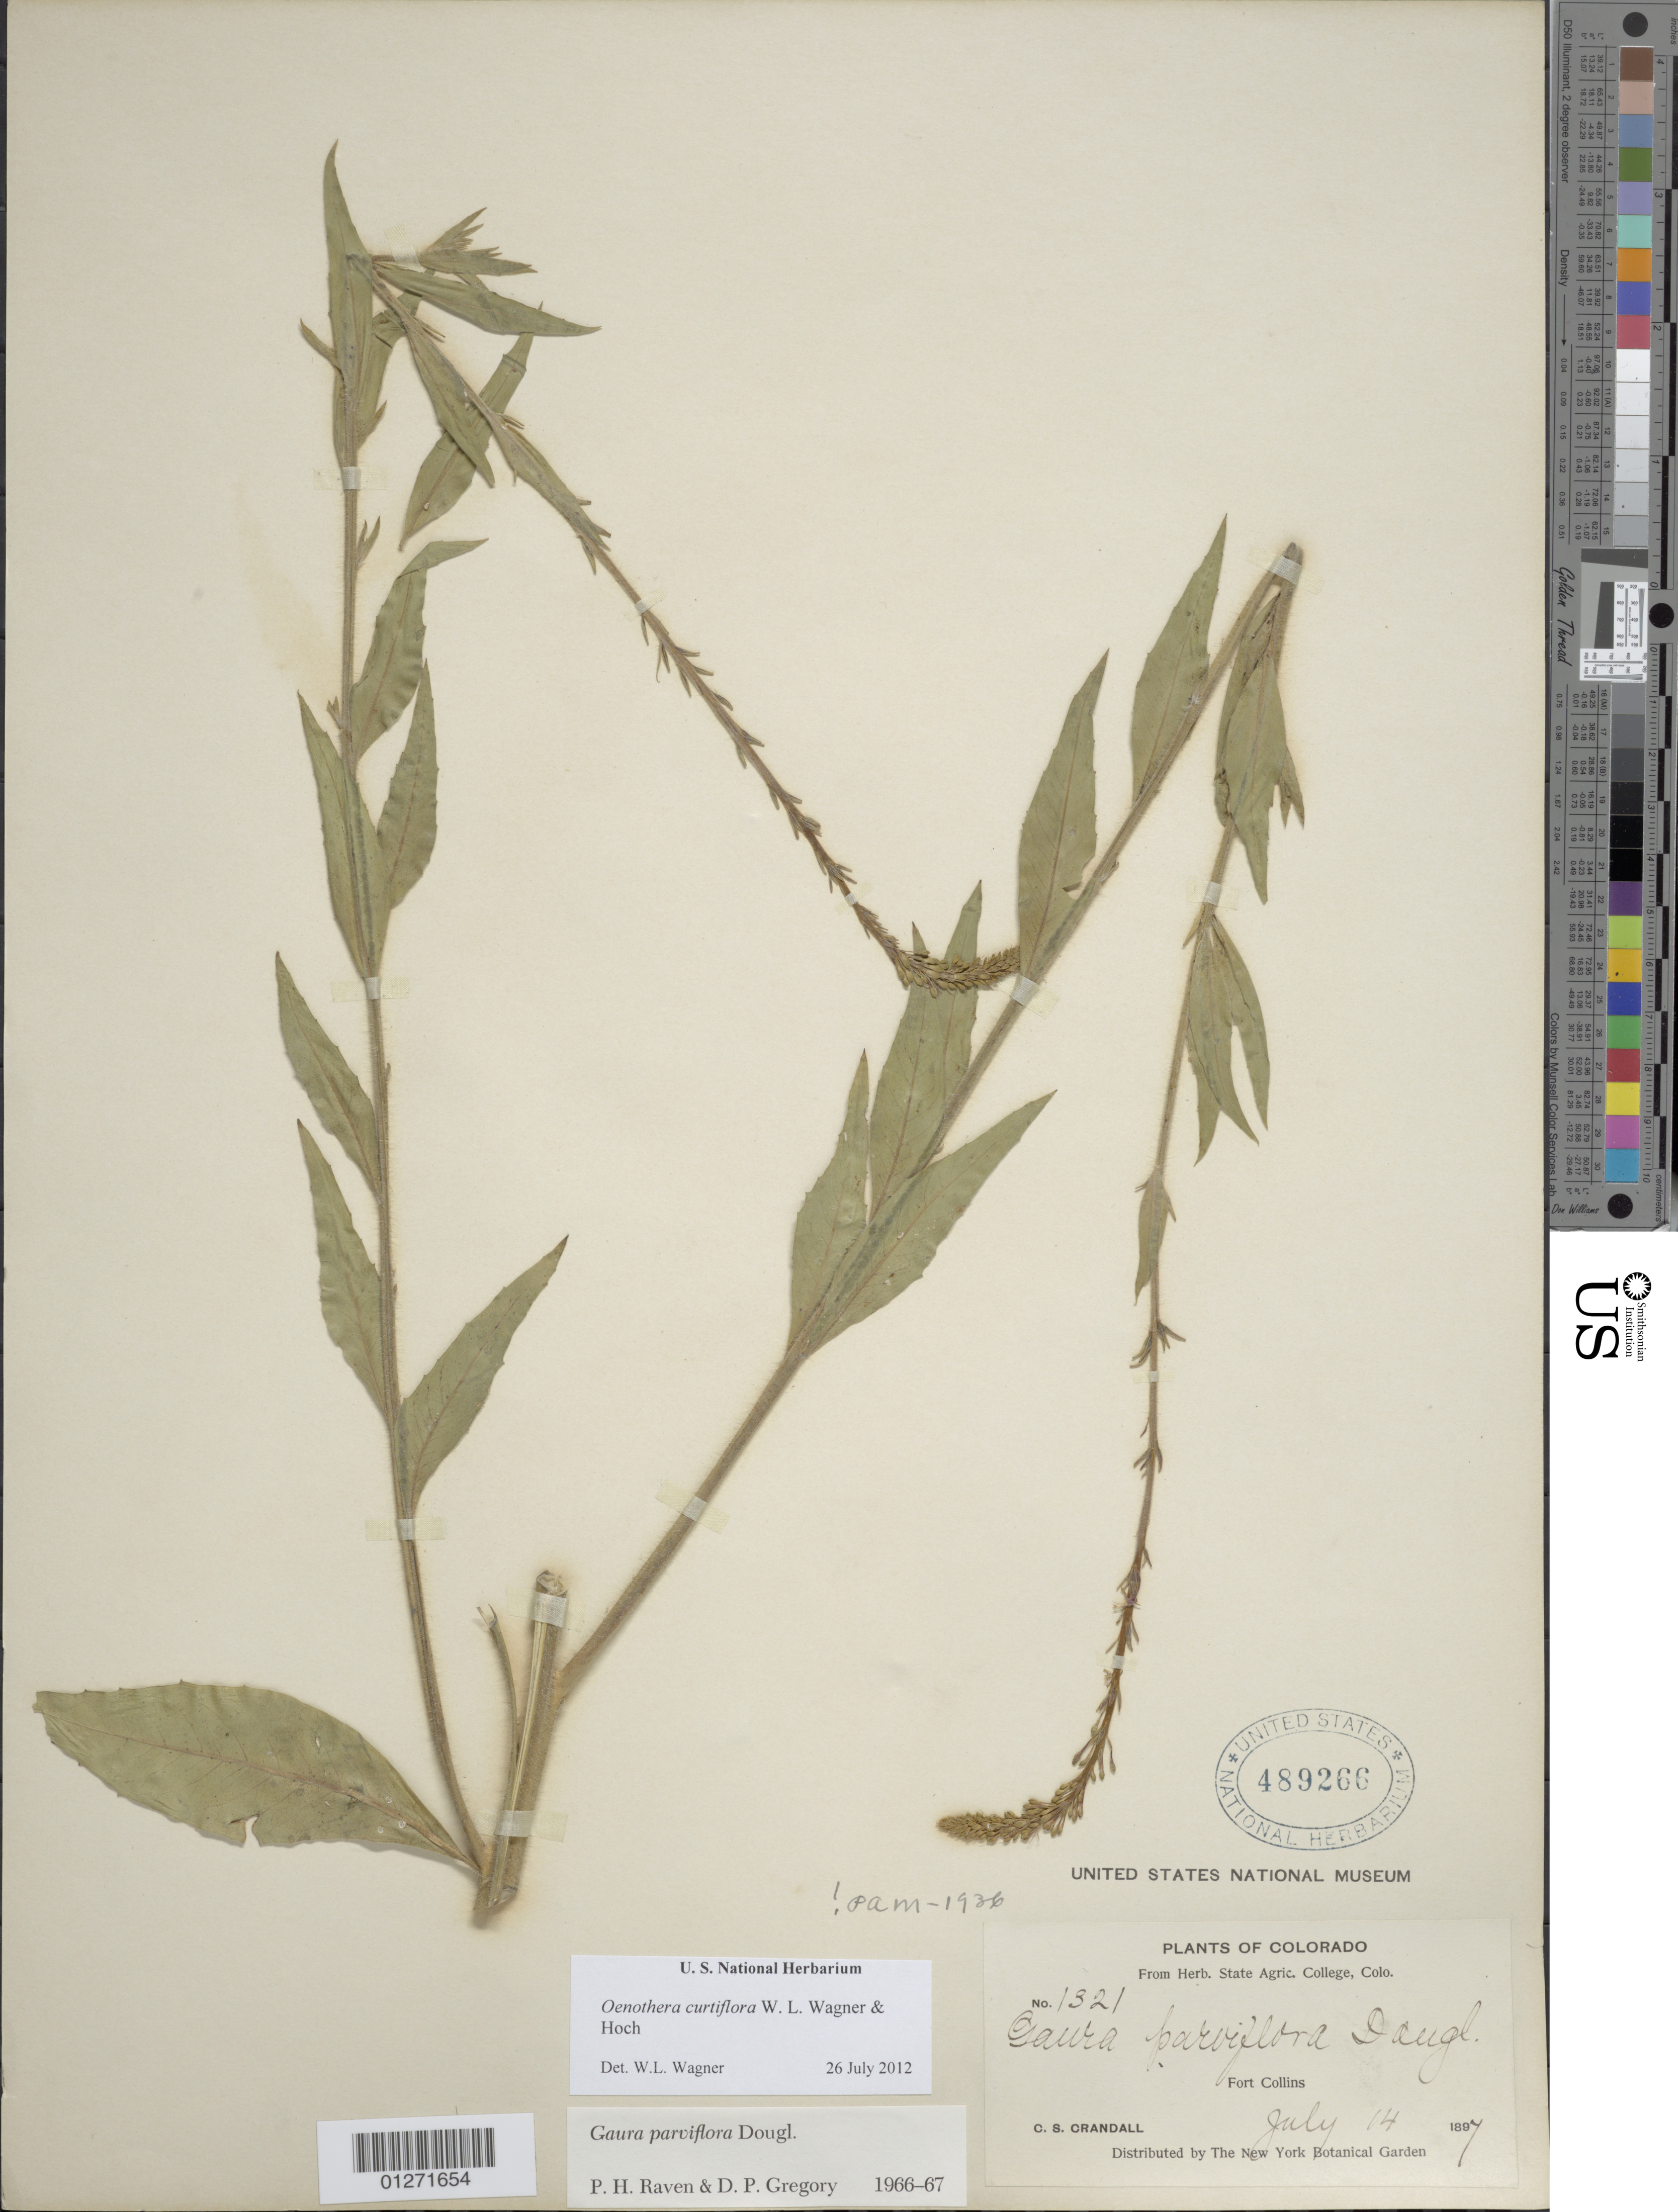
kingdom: Plantae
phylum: Tracheophyta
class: Magnoliopsida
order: Myrtales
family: Onagraceae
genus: Oenothera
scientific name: Oenothera curtiflora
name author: W.L. Wagner & Hoch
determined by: Wagner, W. L., (BOT), Smithsonian Institution - National Museum of Natural History (UNITED STATES)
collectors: C. Crandall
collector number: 1321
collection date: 1897-07-14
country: United States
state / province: Colorado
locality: Fort Collins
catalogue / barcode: US 489266